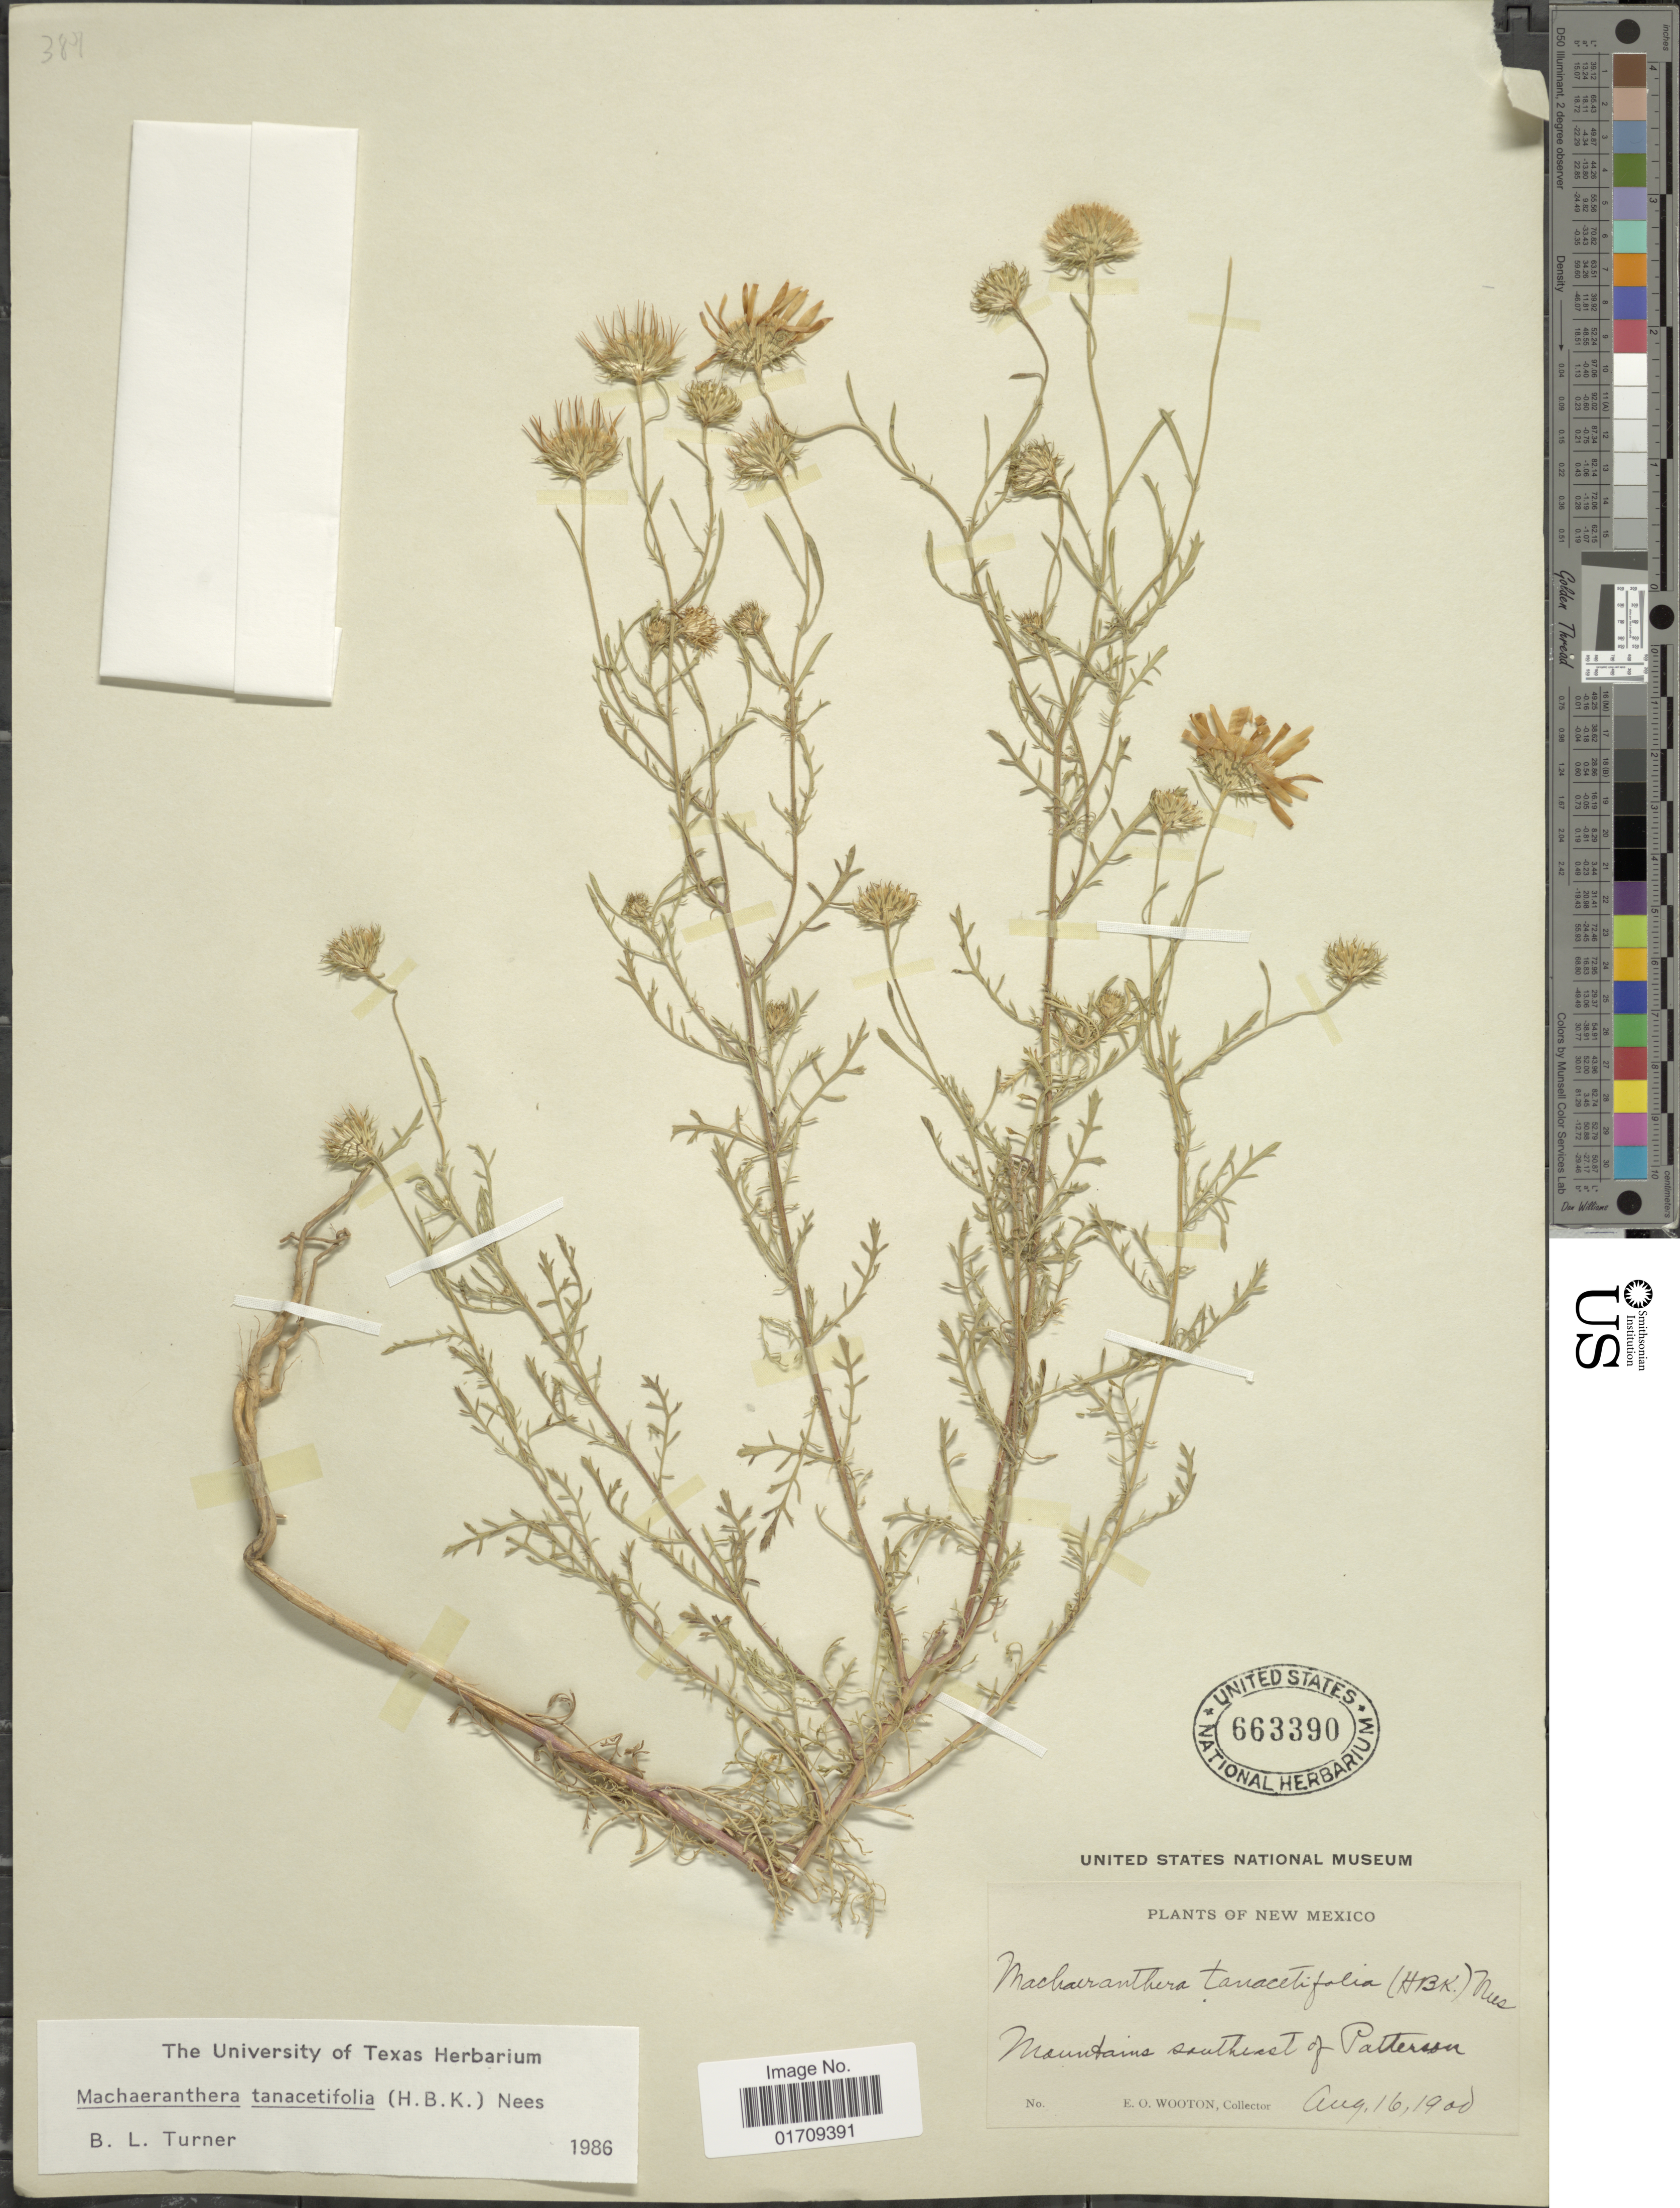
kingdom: Plantae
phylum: Tracheophyta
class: Magnoliopsida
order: Asterales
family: Asteraceae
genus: Machaeranthera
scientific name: Machaeranthera tanacetifolia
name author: (Kunth) Nees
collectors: E. O. Wooton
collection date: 1900-08-16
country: United States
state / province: New Mexico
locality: Mountains southeast of Patterson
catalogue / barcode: US 663390